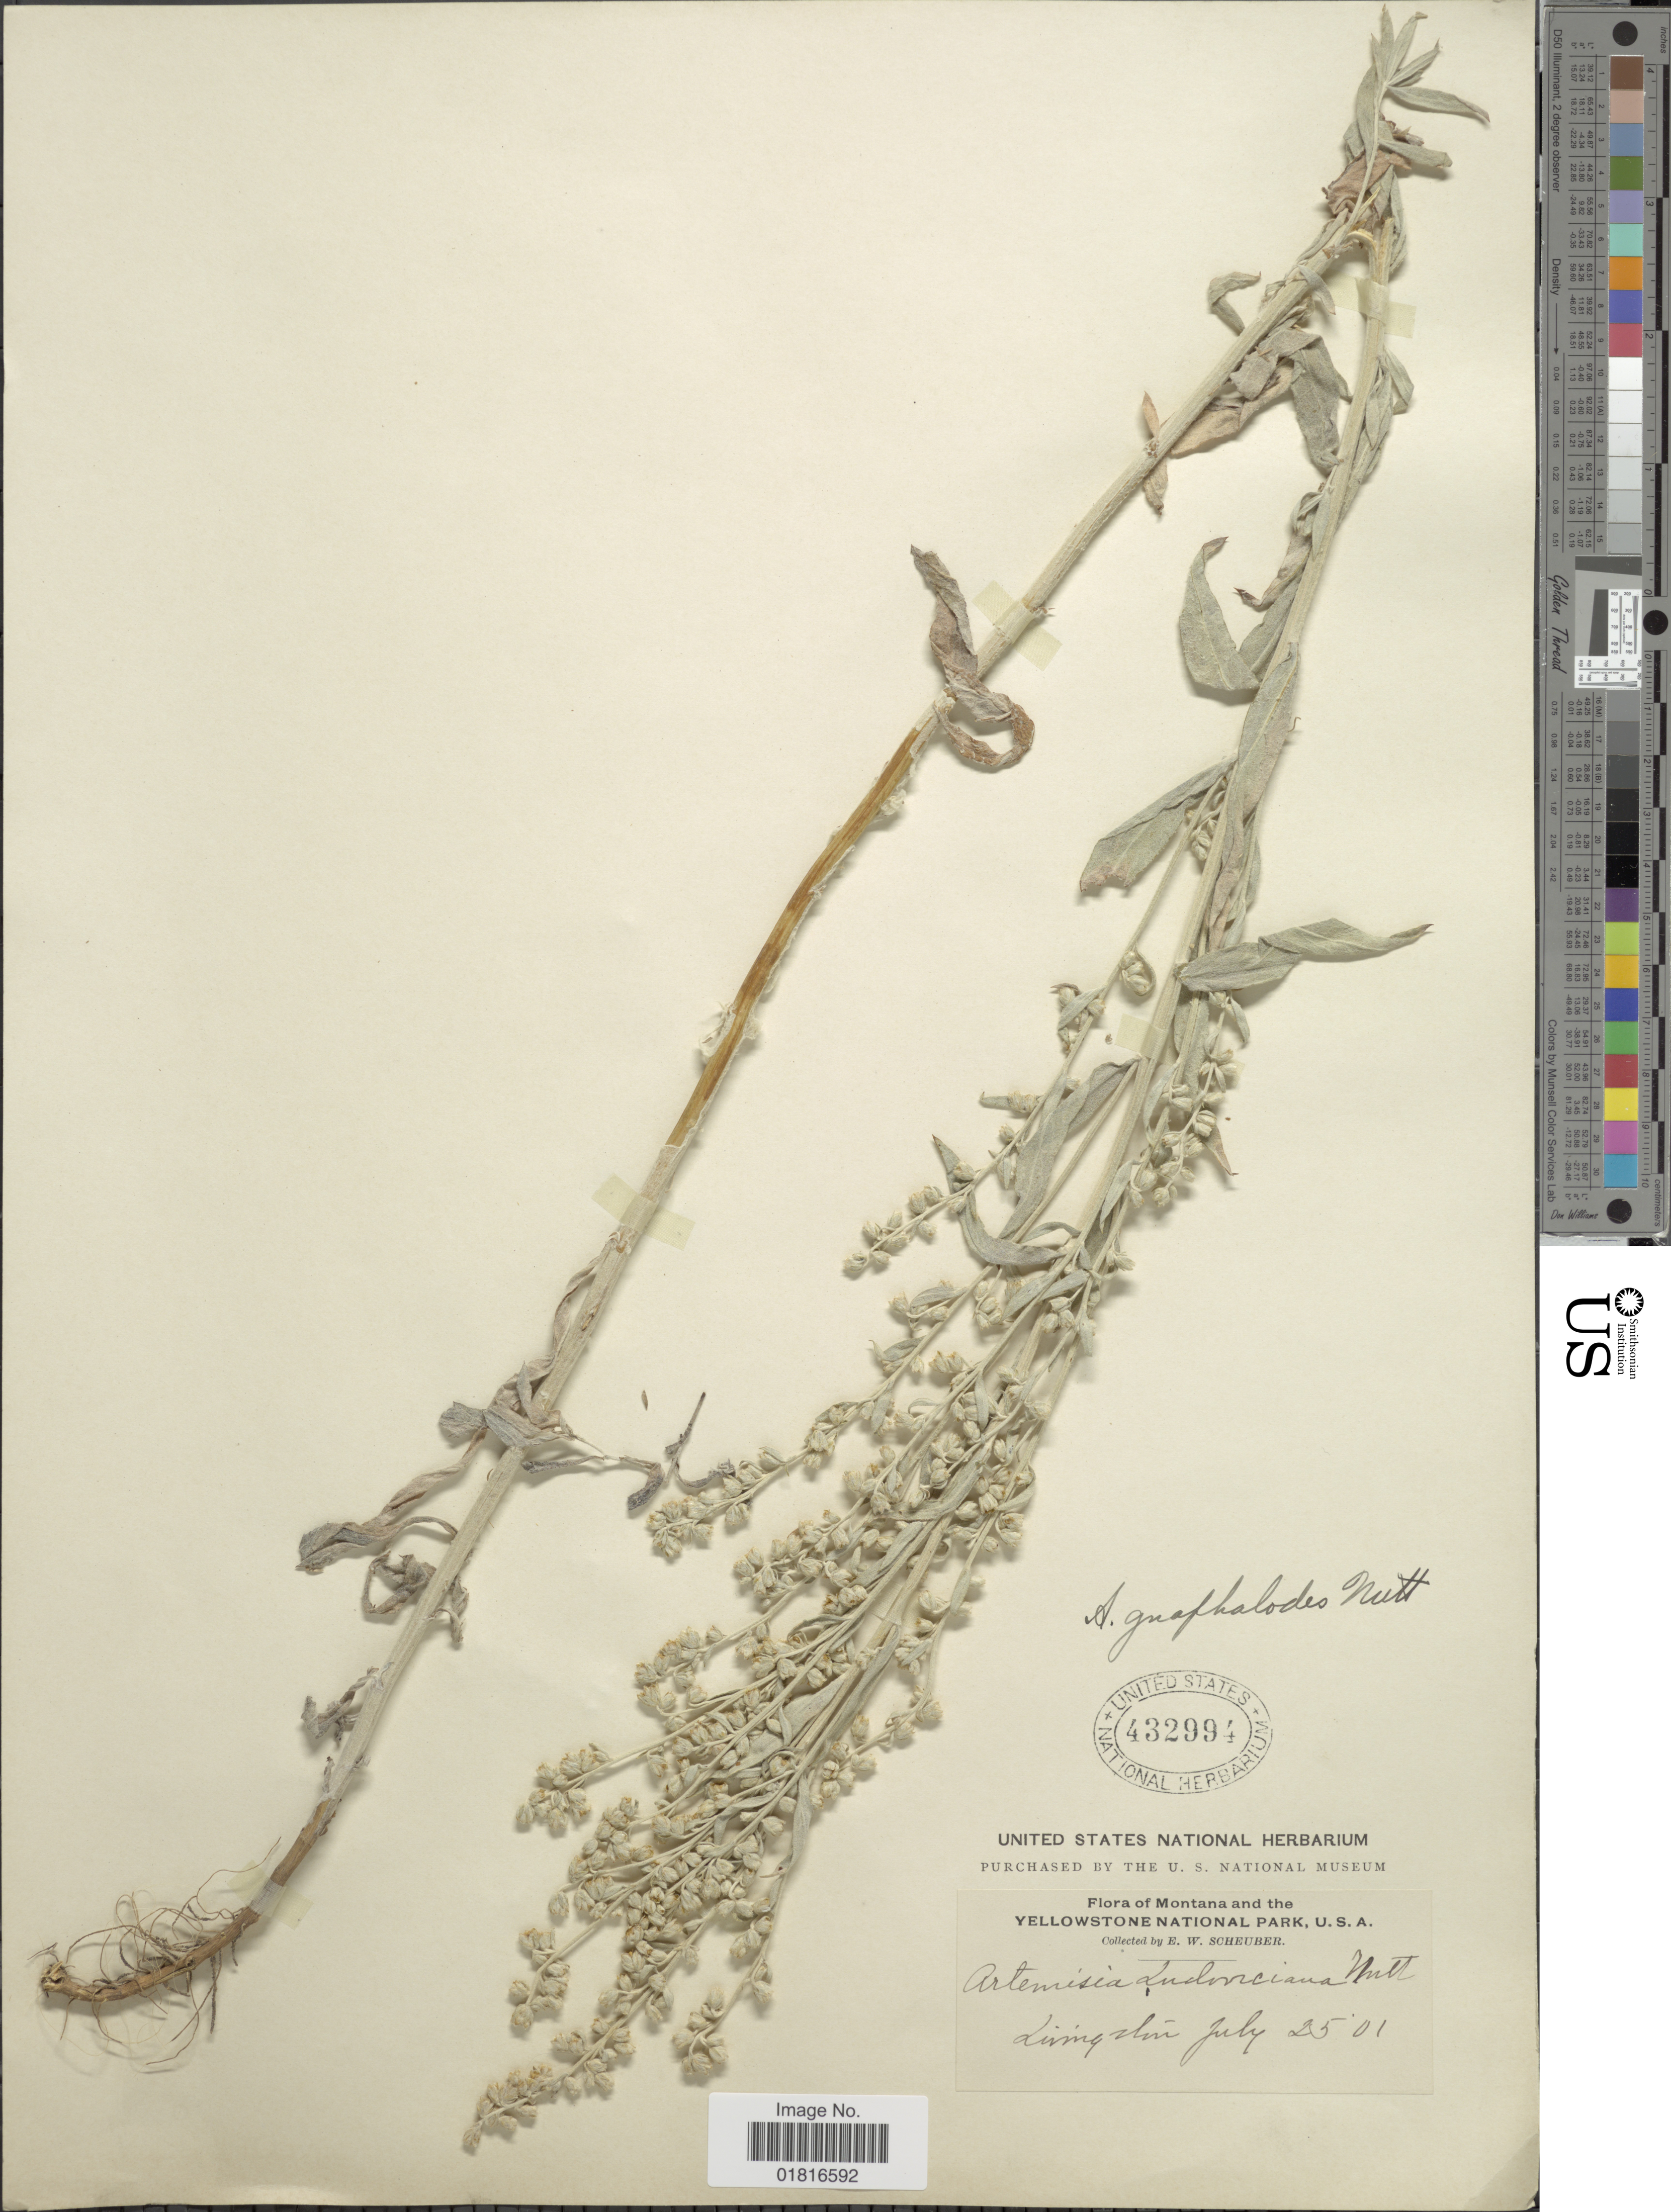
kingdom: Plantae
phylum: Tracheophyta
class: Magnoliopsida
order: Asterales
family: Asteraceae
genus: Artemisia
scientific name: Artemisia pudica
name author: Rydb.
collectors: E. Scheuber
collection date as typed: Transcribed d/m/y: 25/7/1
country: United States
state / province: Montana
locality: Montana and the Yellowstone National Park, Livingston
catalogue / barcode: US 432994